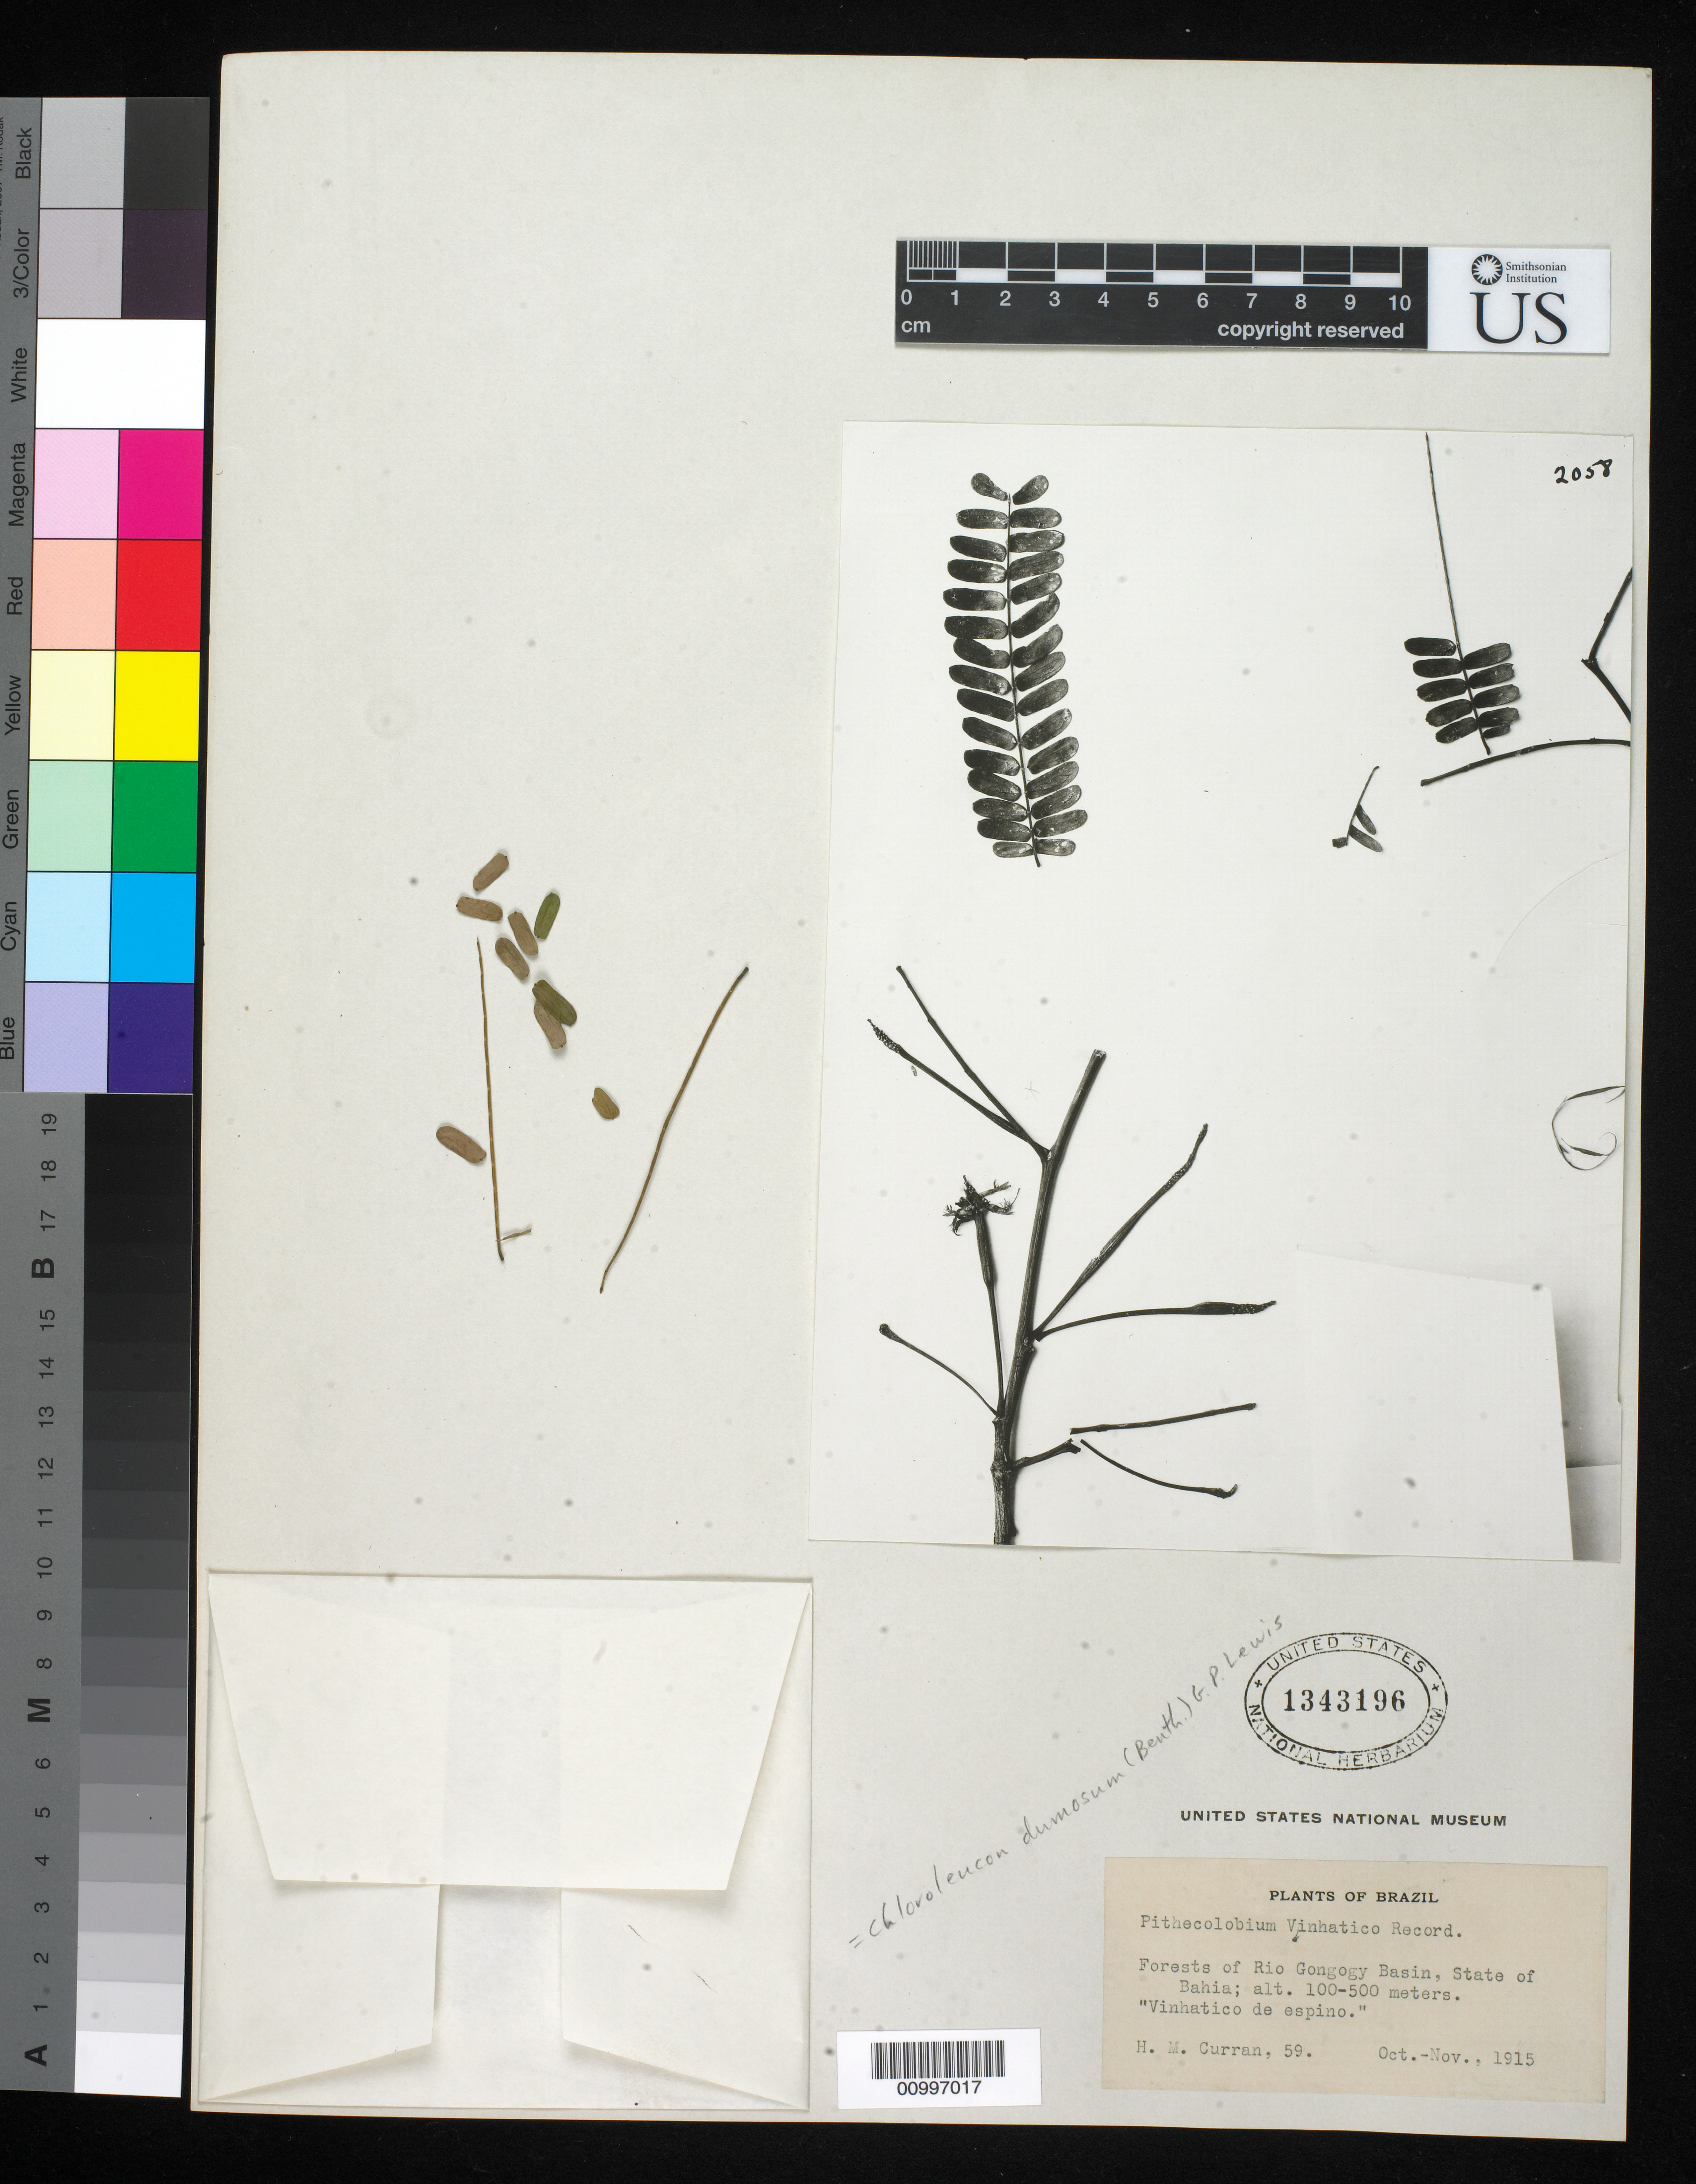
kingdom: Plantae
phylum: Tracheophyta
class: Magnoliopsida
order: Fabales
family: Fabaceae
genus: Pithecellobium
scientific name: Pithecellobium vinhatico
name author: Record in Record & Mell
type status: Isosyntype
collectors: H. M. Curran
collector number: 59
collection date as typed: Oct 1915 to -- Nov 1915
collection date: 1915-10/1915-11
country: Brazil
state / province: Bahia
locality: Forests of Rio Gongogy Basin.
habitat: Forests.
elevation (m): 100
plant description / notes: Cited 1996 by R.C. Barneby and J.W. Grimes.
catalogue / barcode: US 1343196